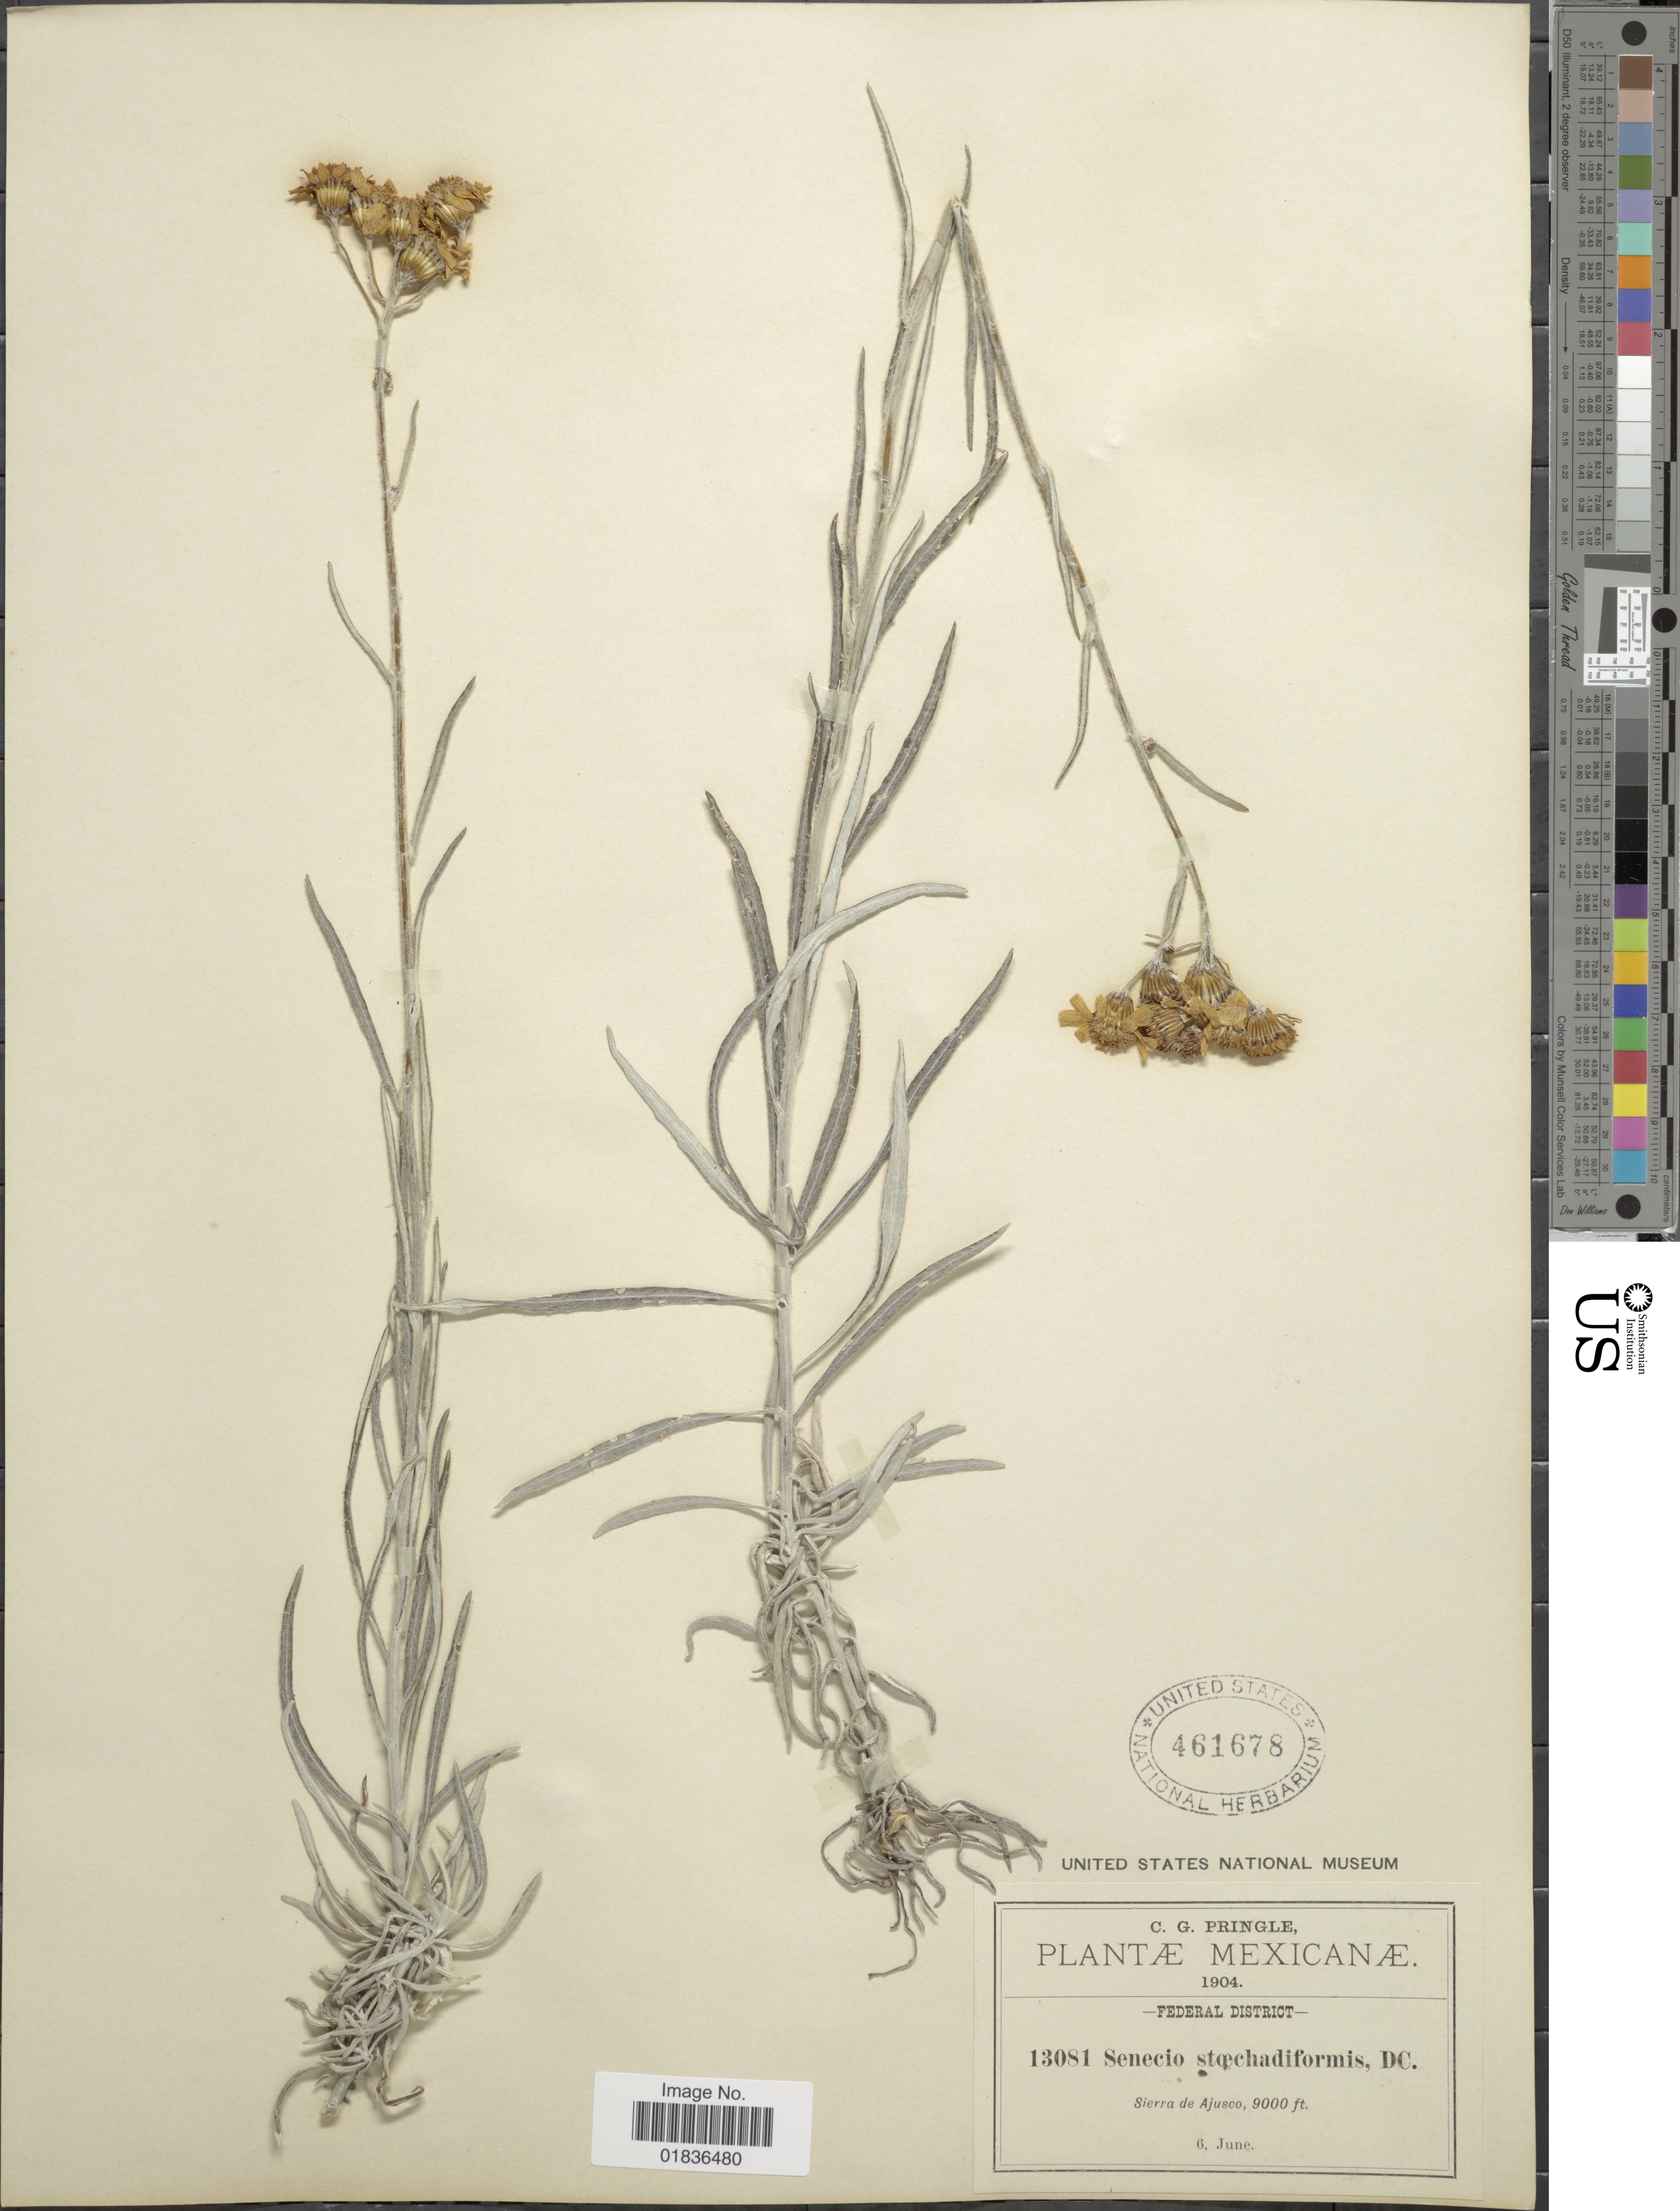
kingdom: Plantae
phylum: Tracheophyta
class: Magnoliopsida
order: Asterales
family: Asteraceae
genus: Senecio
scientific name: Senecio stoechadiformis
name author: DC.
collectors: C. G. Pringle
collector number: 13081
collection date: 1904-06-06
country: Mexico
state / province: Distrito Federal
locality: Sierra de Ajusco.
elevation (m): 2743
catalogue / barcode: US 461678